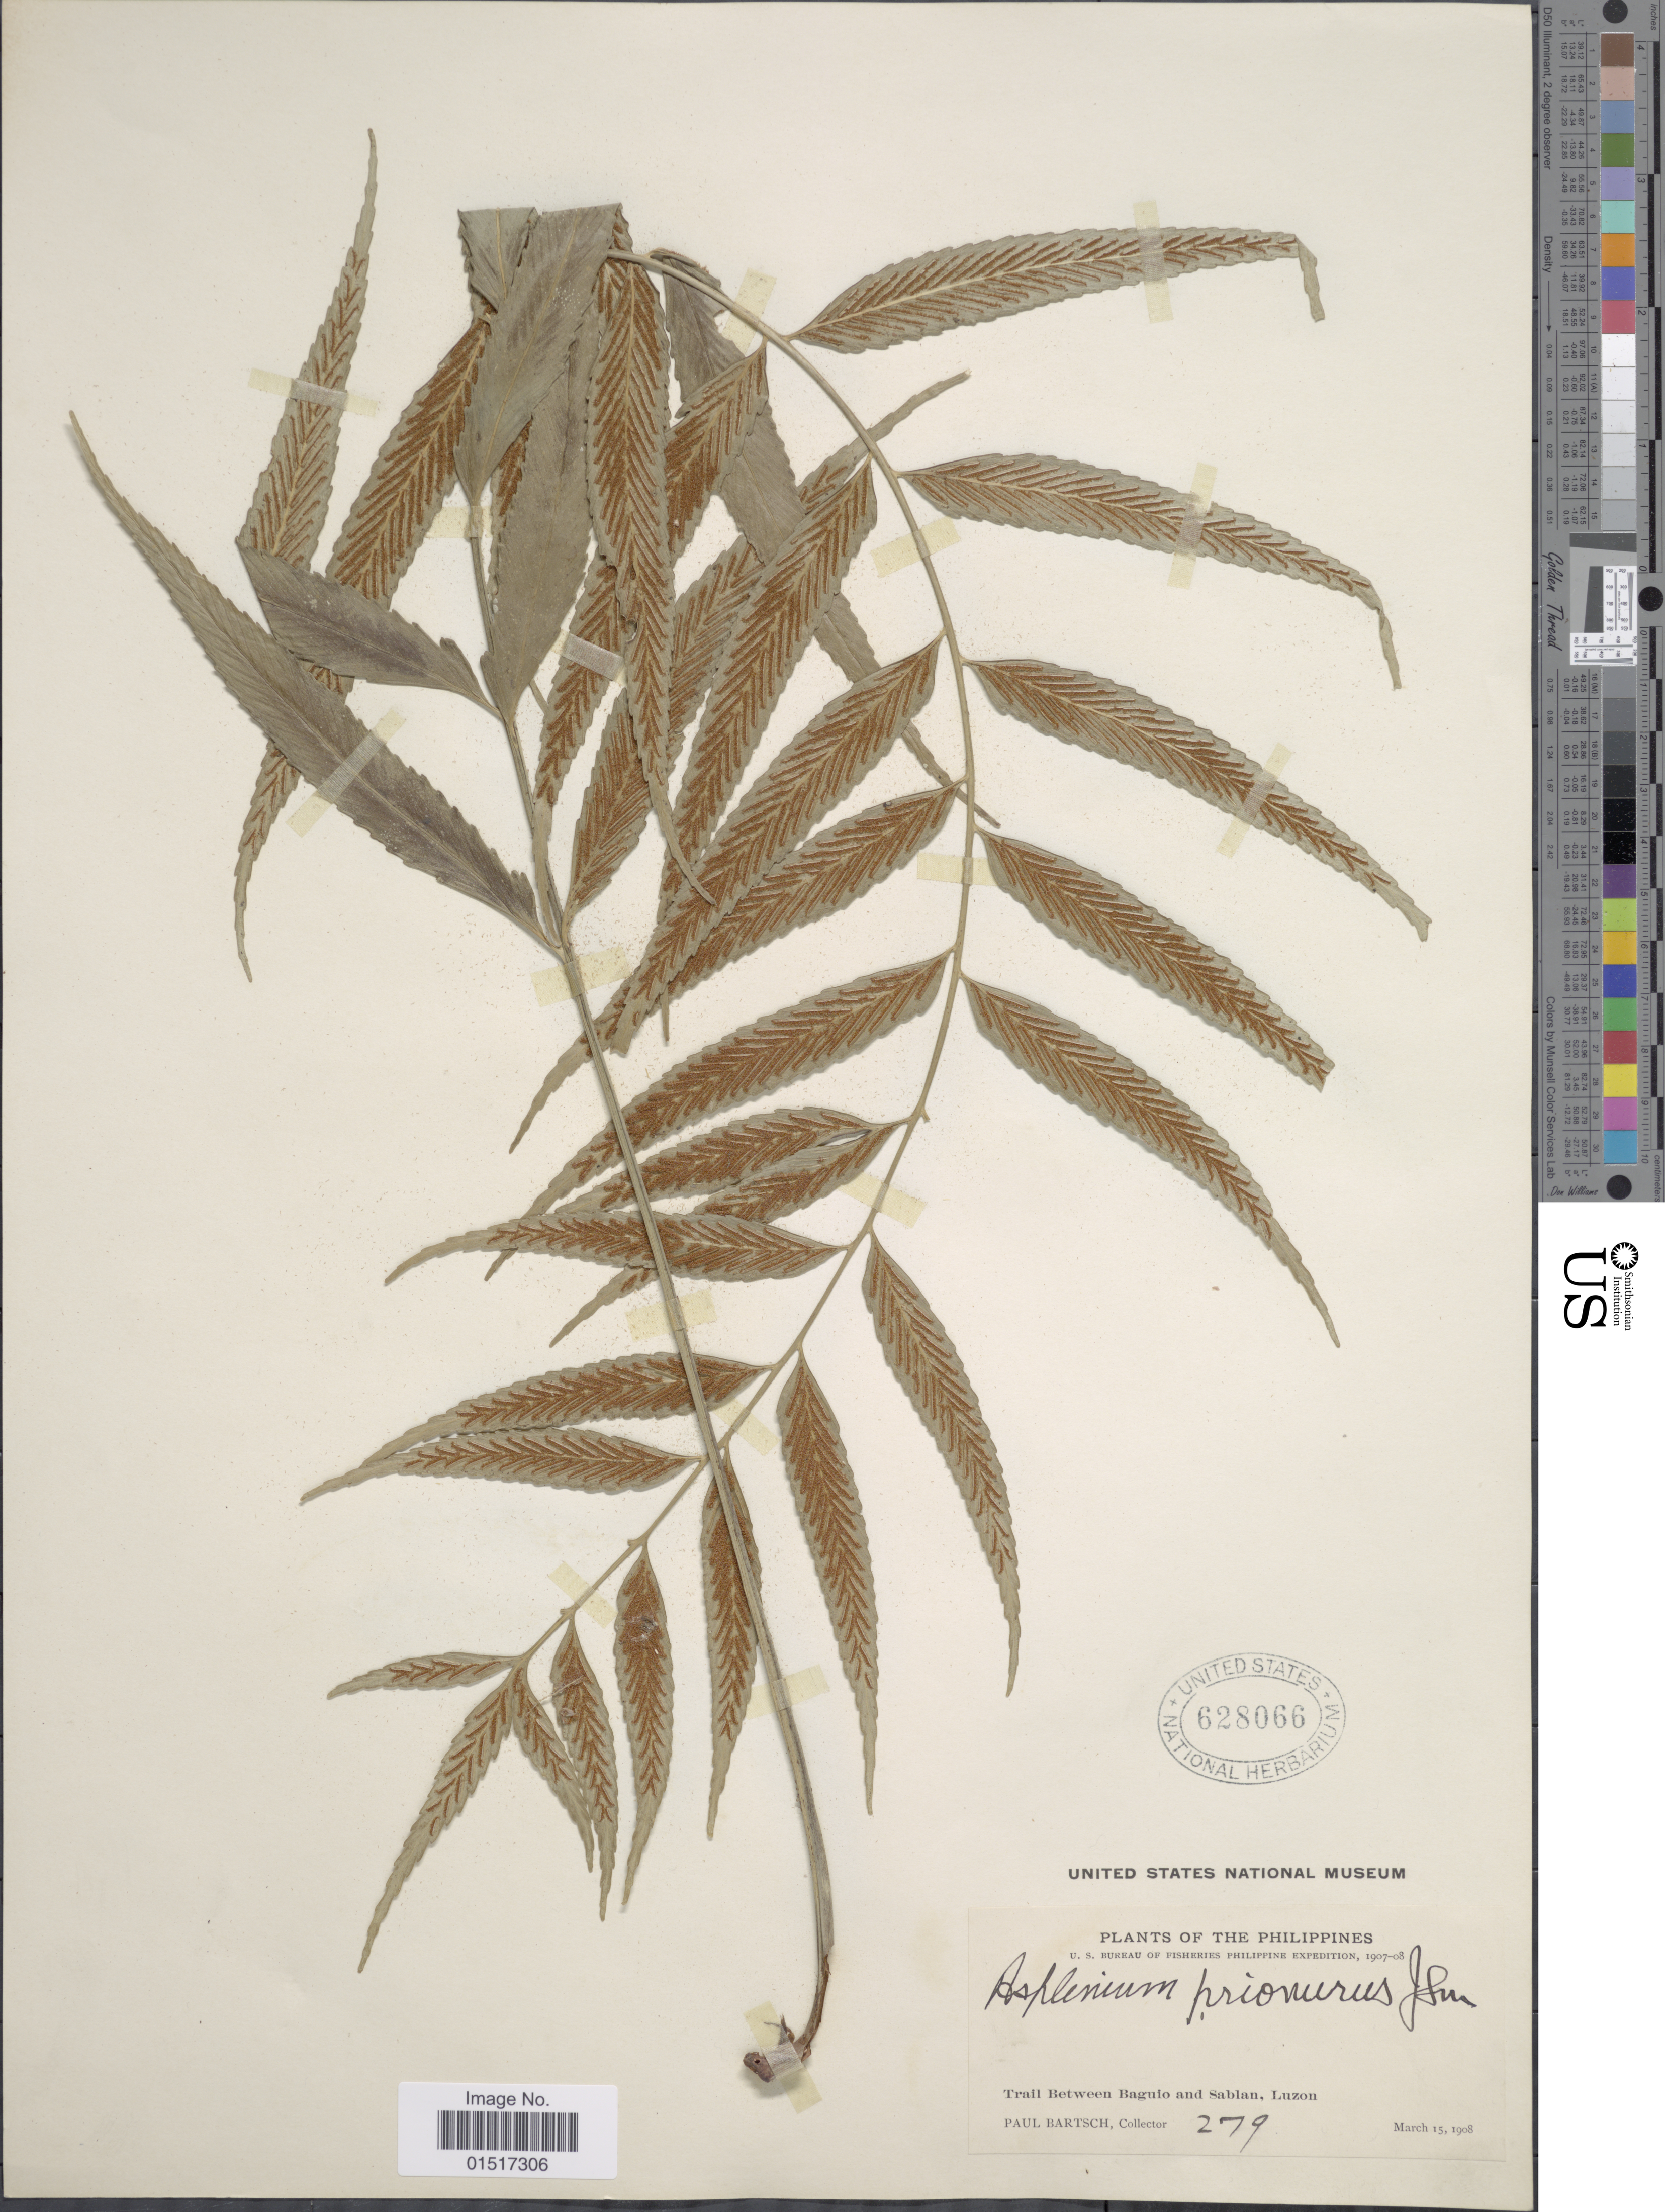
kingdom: Plantae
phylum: Tracheophyta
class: Polypodiopsida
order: Polypodiales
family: Aspleniaceae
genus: Asplenium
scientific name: Asplenium vulcanicum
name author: Blume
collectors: P. Bartsch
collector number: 279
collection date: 1908-03-15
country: Philippines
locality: Trail between Baguio and Sablan, Luzon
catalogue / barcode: US 628066